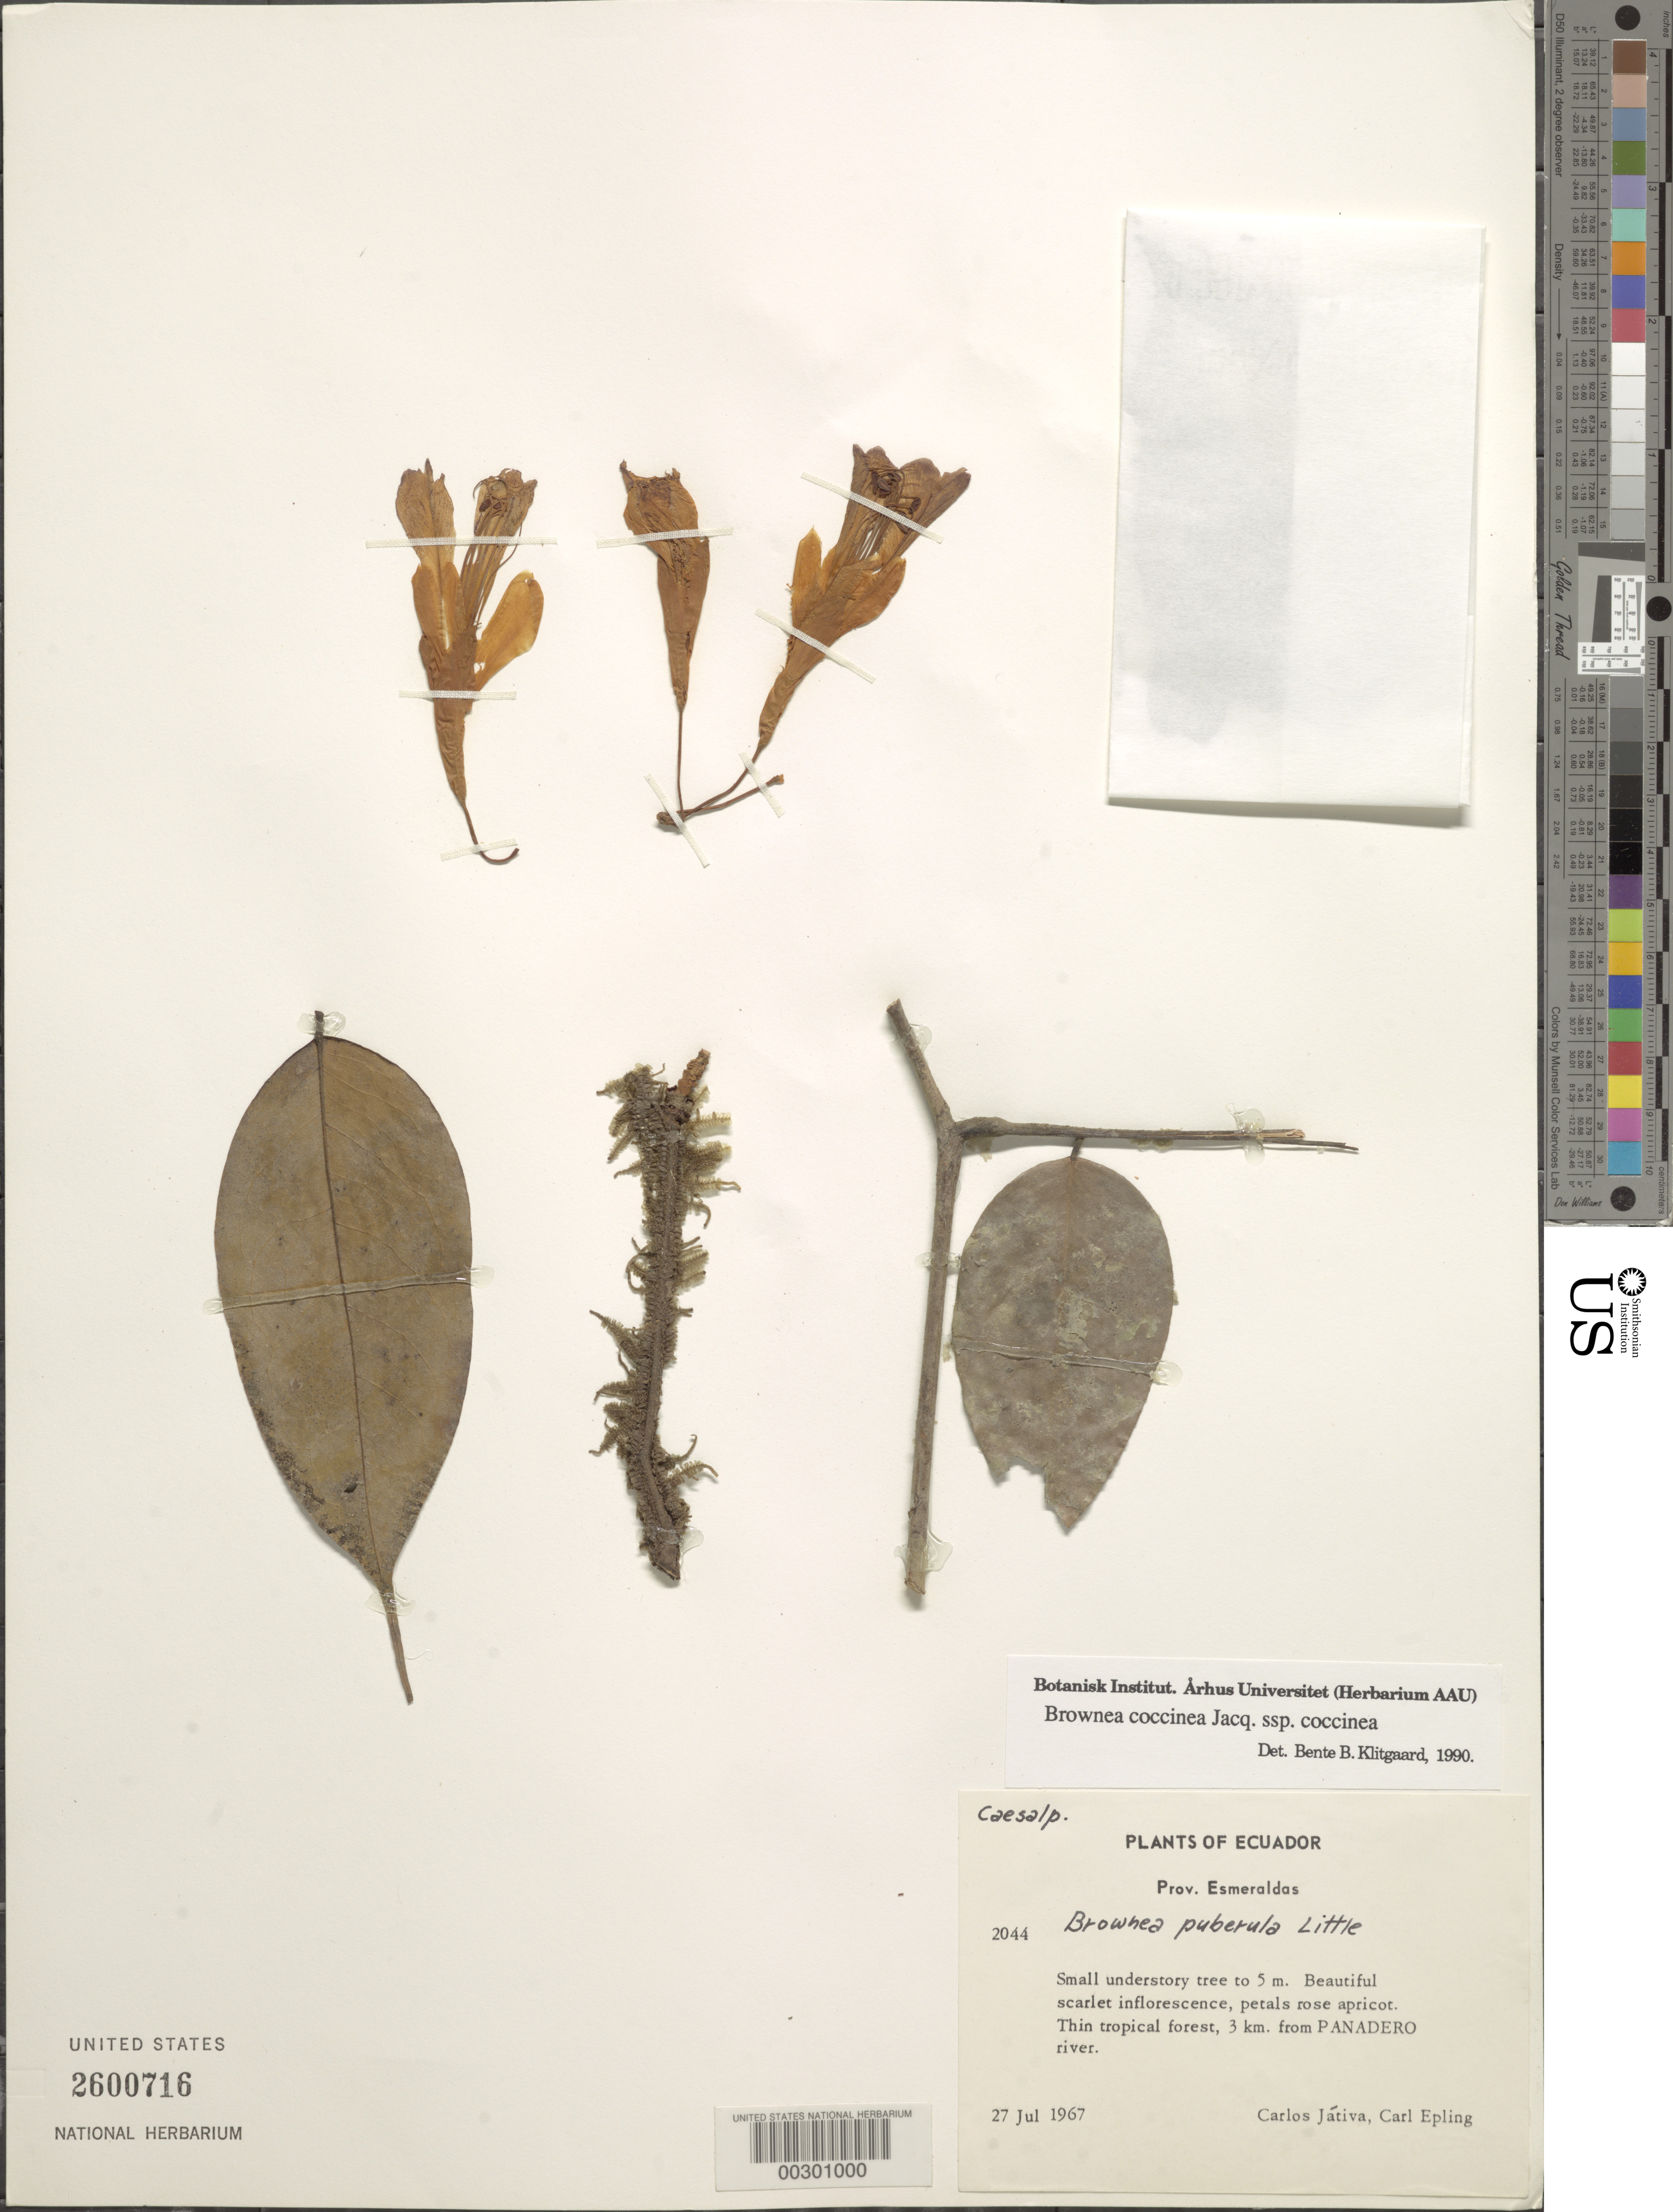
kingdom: Plantae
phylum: Tracheophyta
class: Magnoliopsida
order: Fabales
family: Fabaceae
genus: Brownea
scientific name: Brownea coccinea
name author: Jacq.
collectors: C. D. Játiva & C. C. Epling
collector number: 2044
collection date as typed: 27 Jul 1967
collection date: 1967-07-27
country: Ecuador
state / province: Esmeraldas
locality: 3 km from Panadero River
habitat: Thin tropical forest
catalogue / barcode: US 2600716